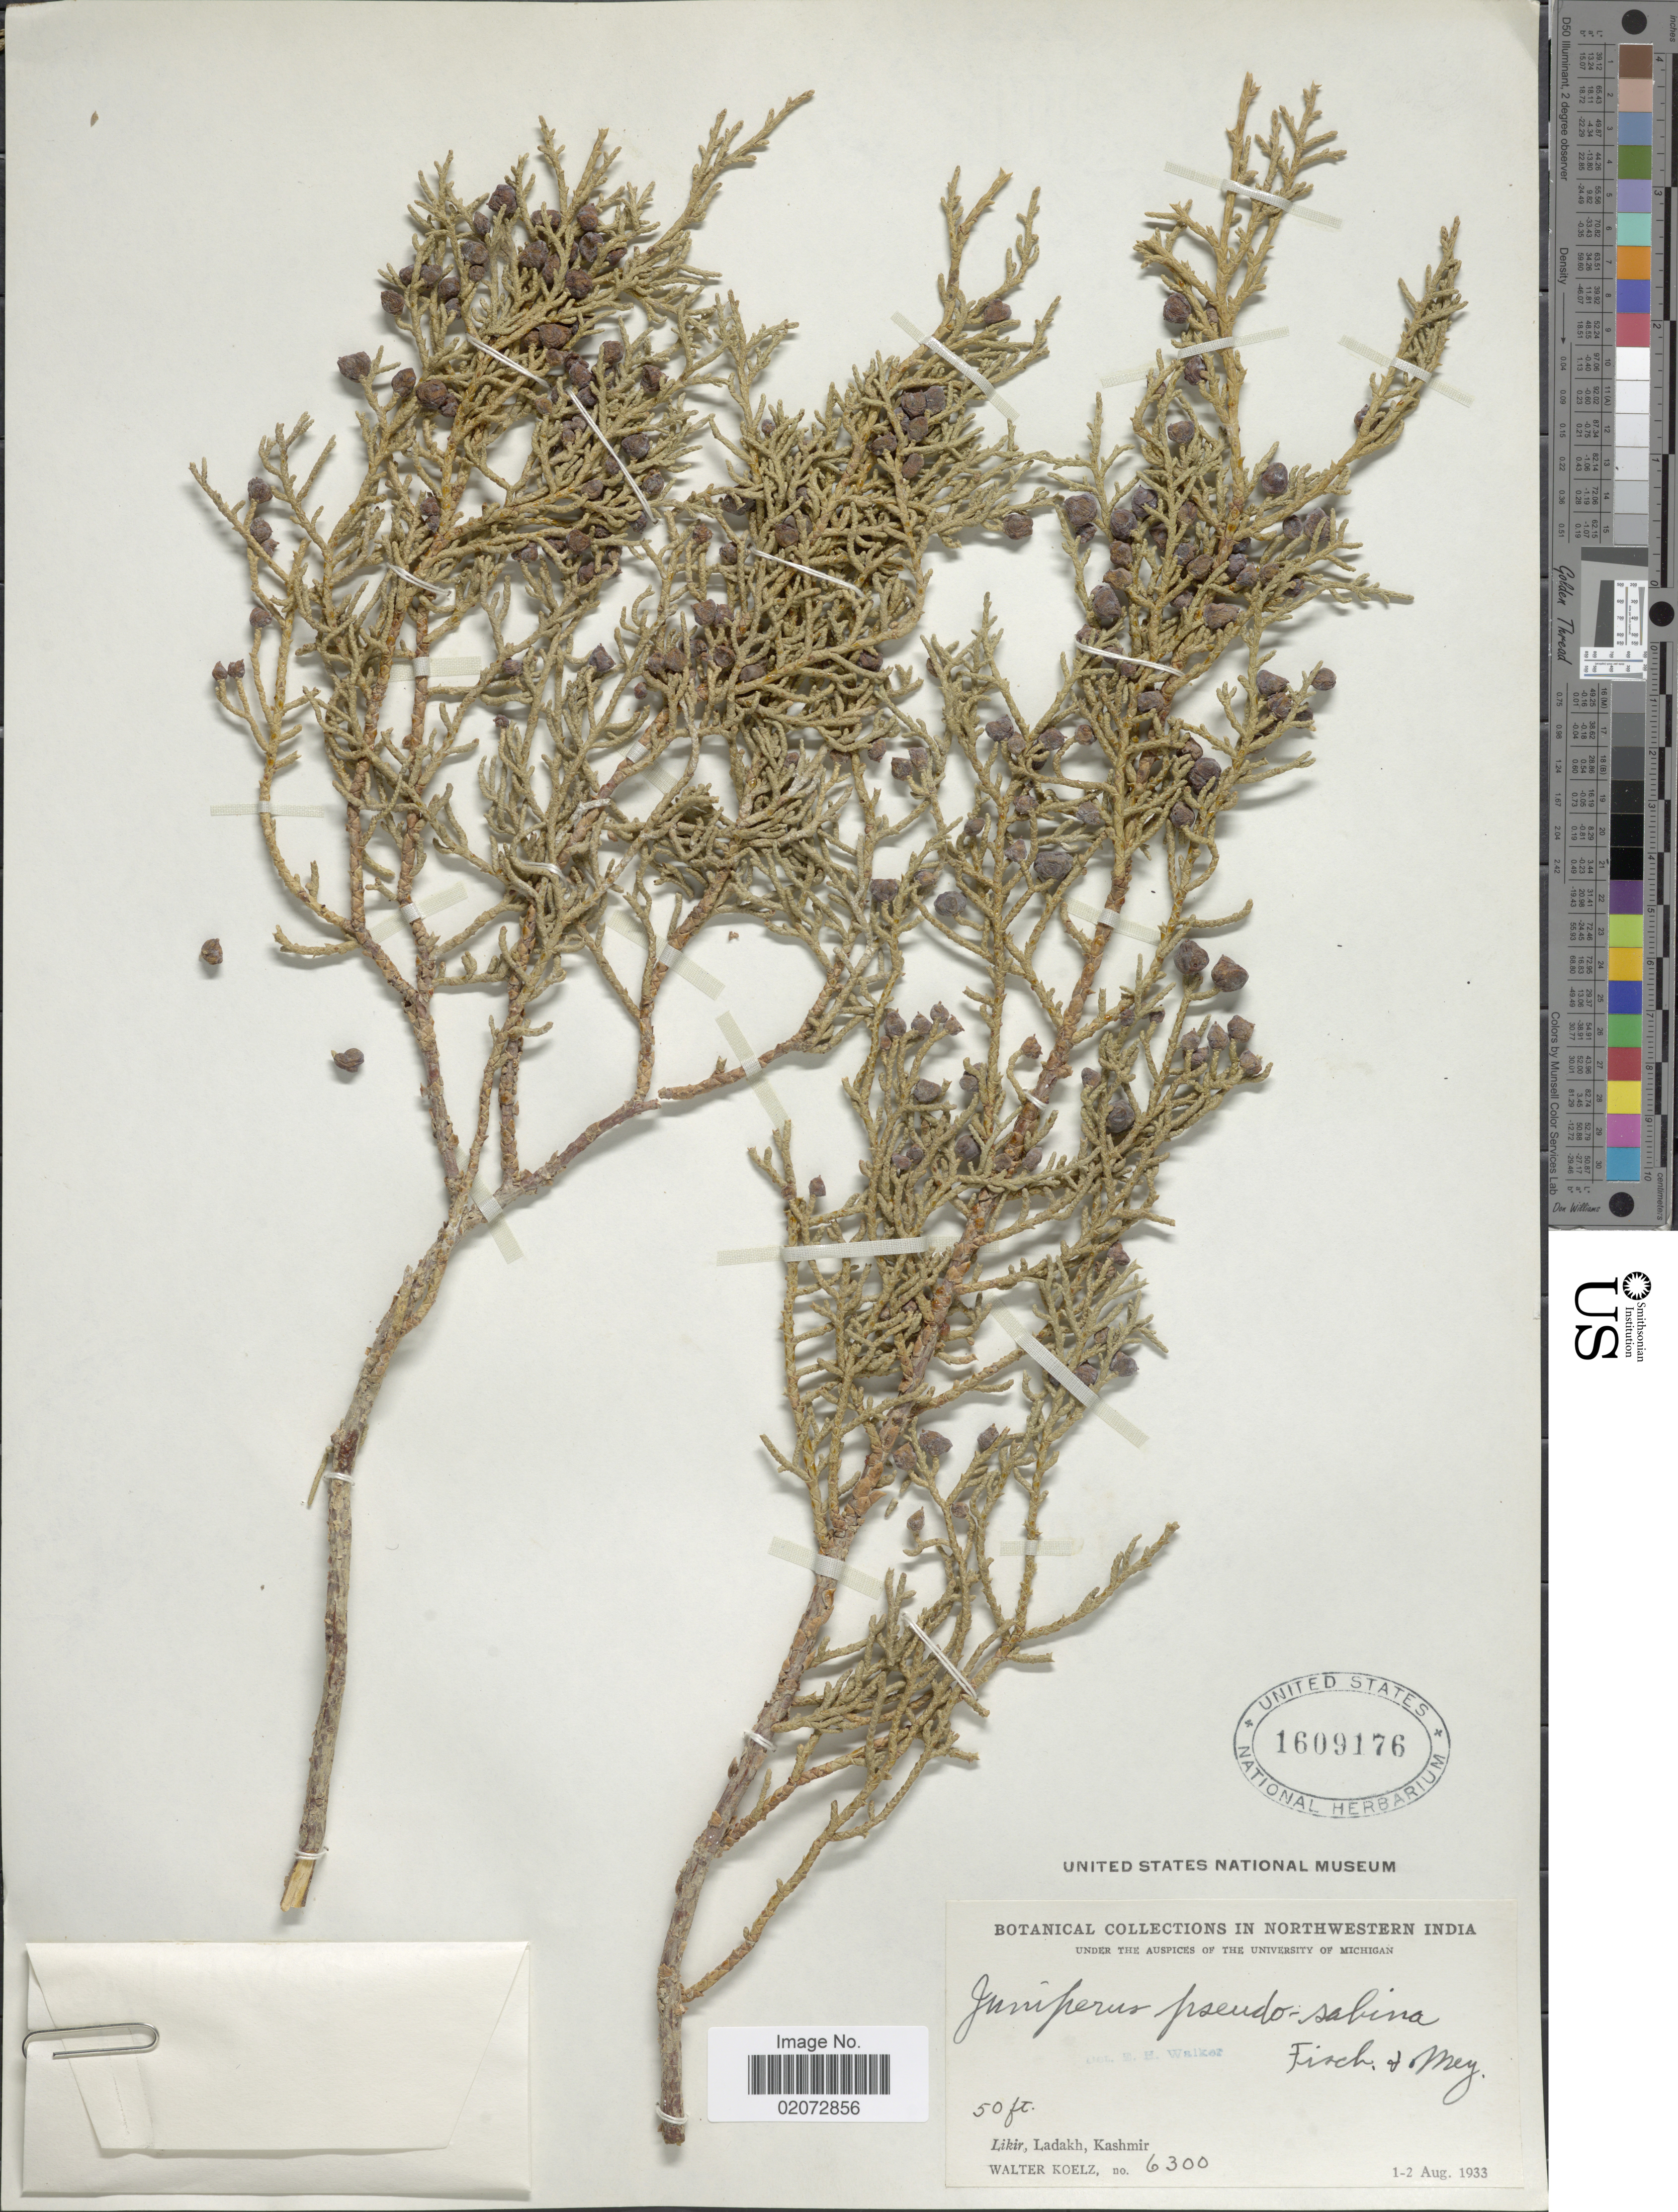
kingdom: Plantae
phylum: Tracheophyta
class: Pinopsida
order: Pinales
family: Cupressaceae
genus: Juniperus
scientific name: Juniperus pseudosabina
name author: Fisch. & C.A. Mey.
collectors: W. N. Koelz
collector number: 6300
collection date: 1933-08-01/1933-08-02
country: India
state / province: Jammu and Kashmir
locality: Likir, Ladakh, Kashmir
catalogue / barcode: US 1609176